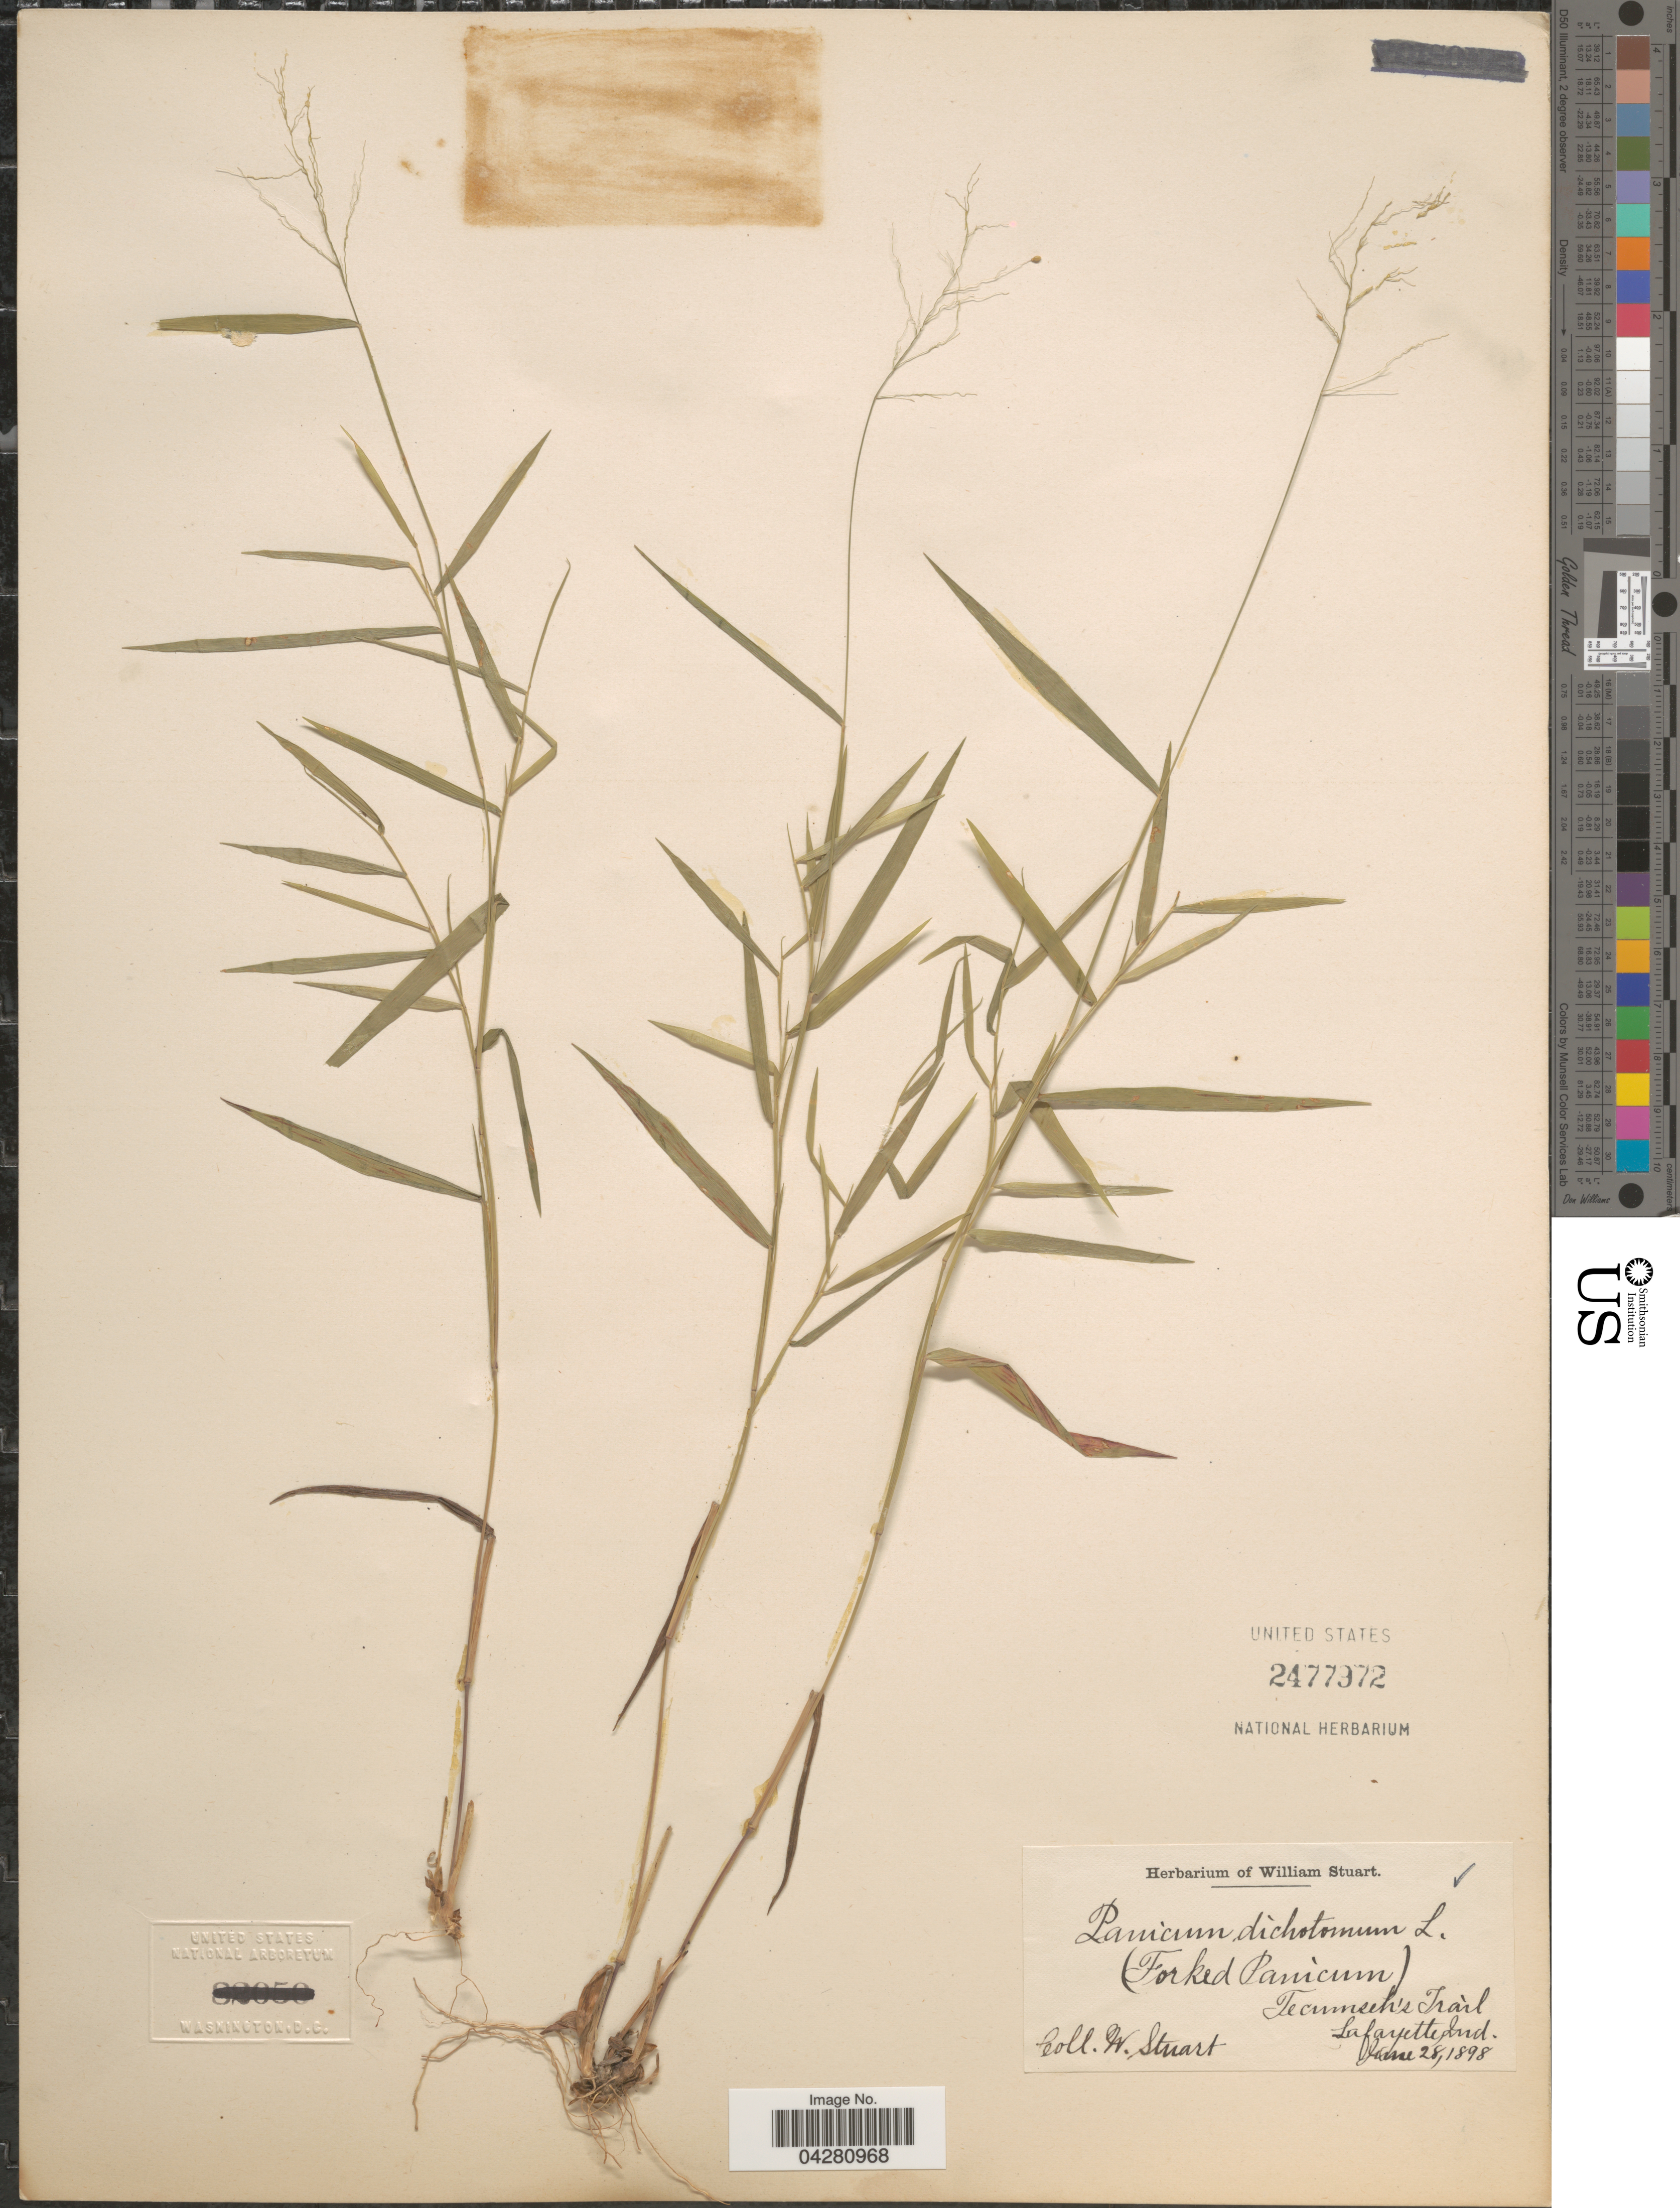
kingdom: Plantae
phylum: Tracheophyta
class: Liliopsida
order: Poales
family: Poaceae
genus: Dichanthelium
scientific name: Dichanthelium dichotomum var. dichotomum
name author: (L.) Gould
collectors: W. Stuart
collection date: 1898-06-28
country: United States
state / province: Indiana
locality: Tecumsch's Trail. Lafayette.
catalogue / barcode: US 2477972